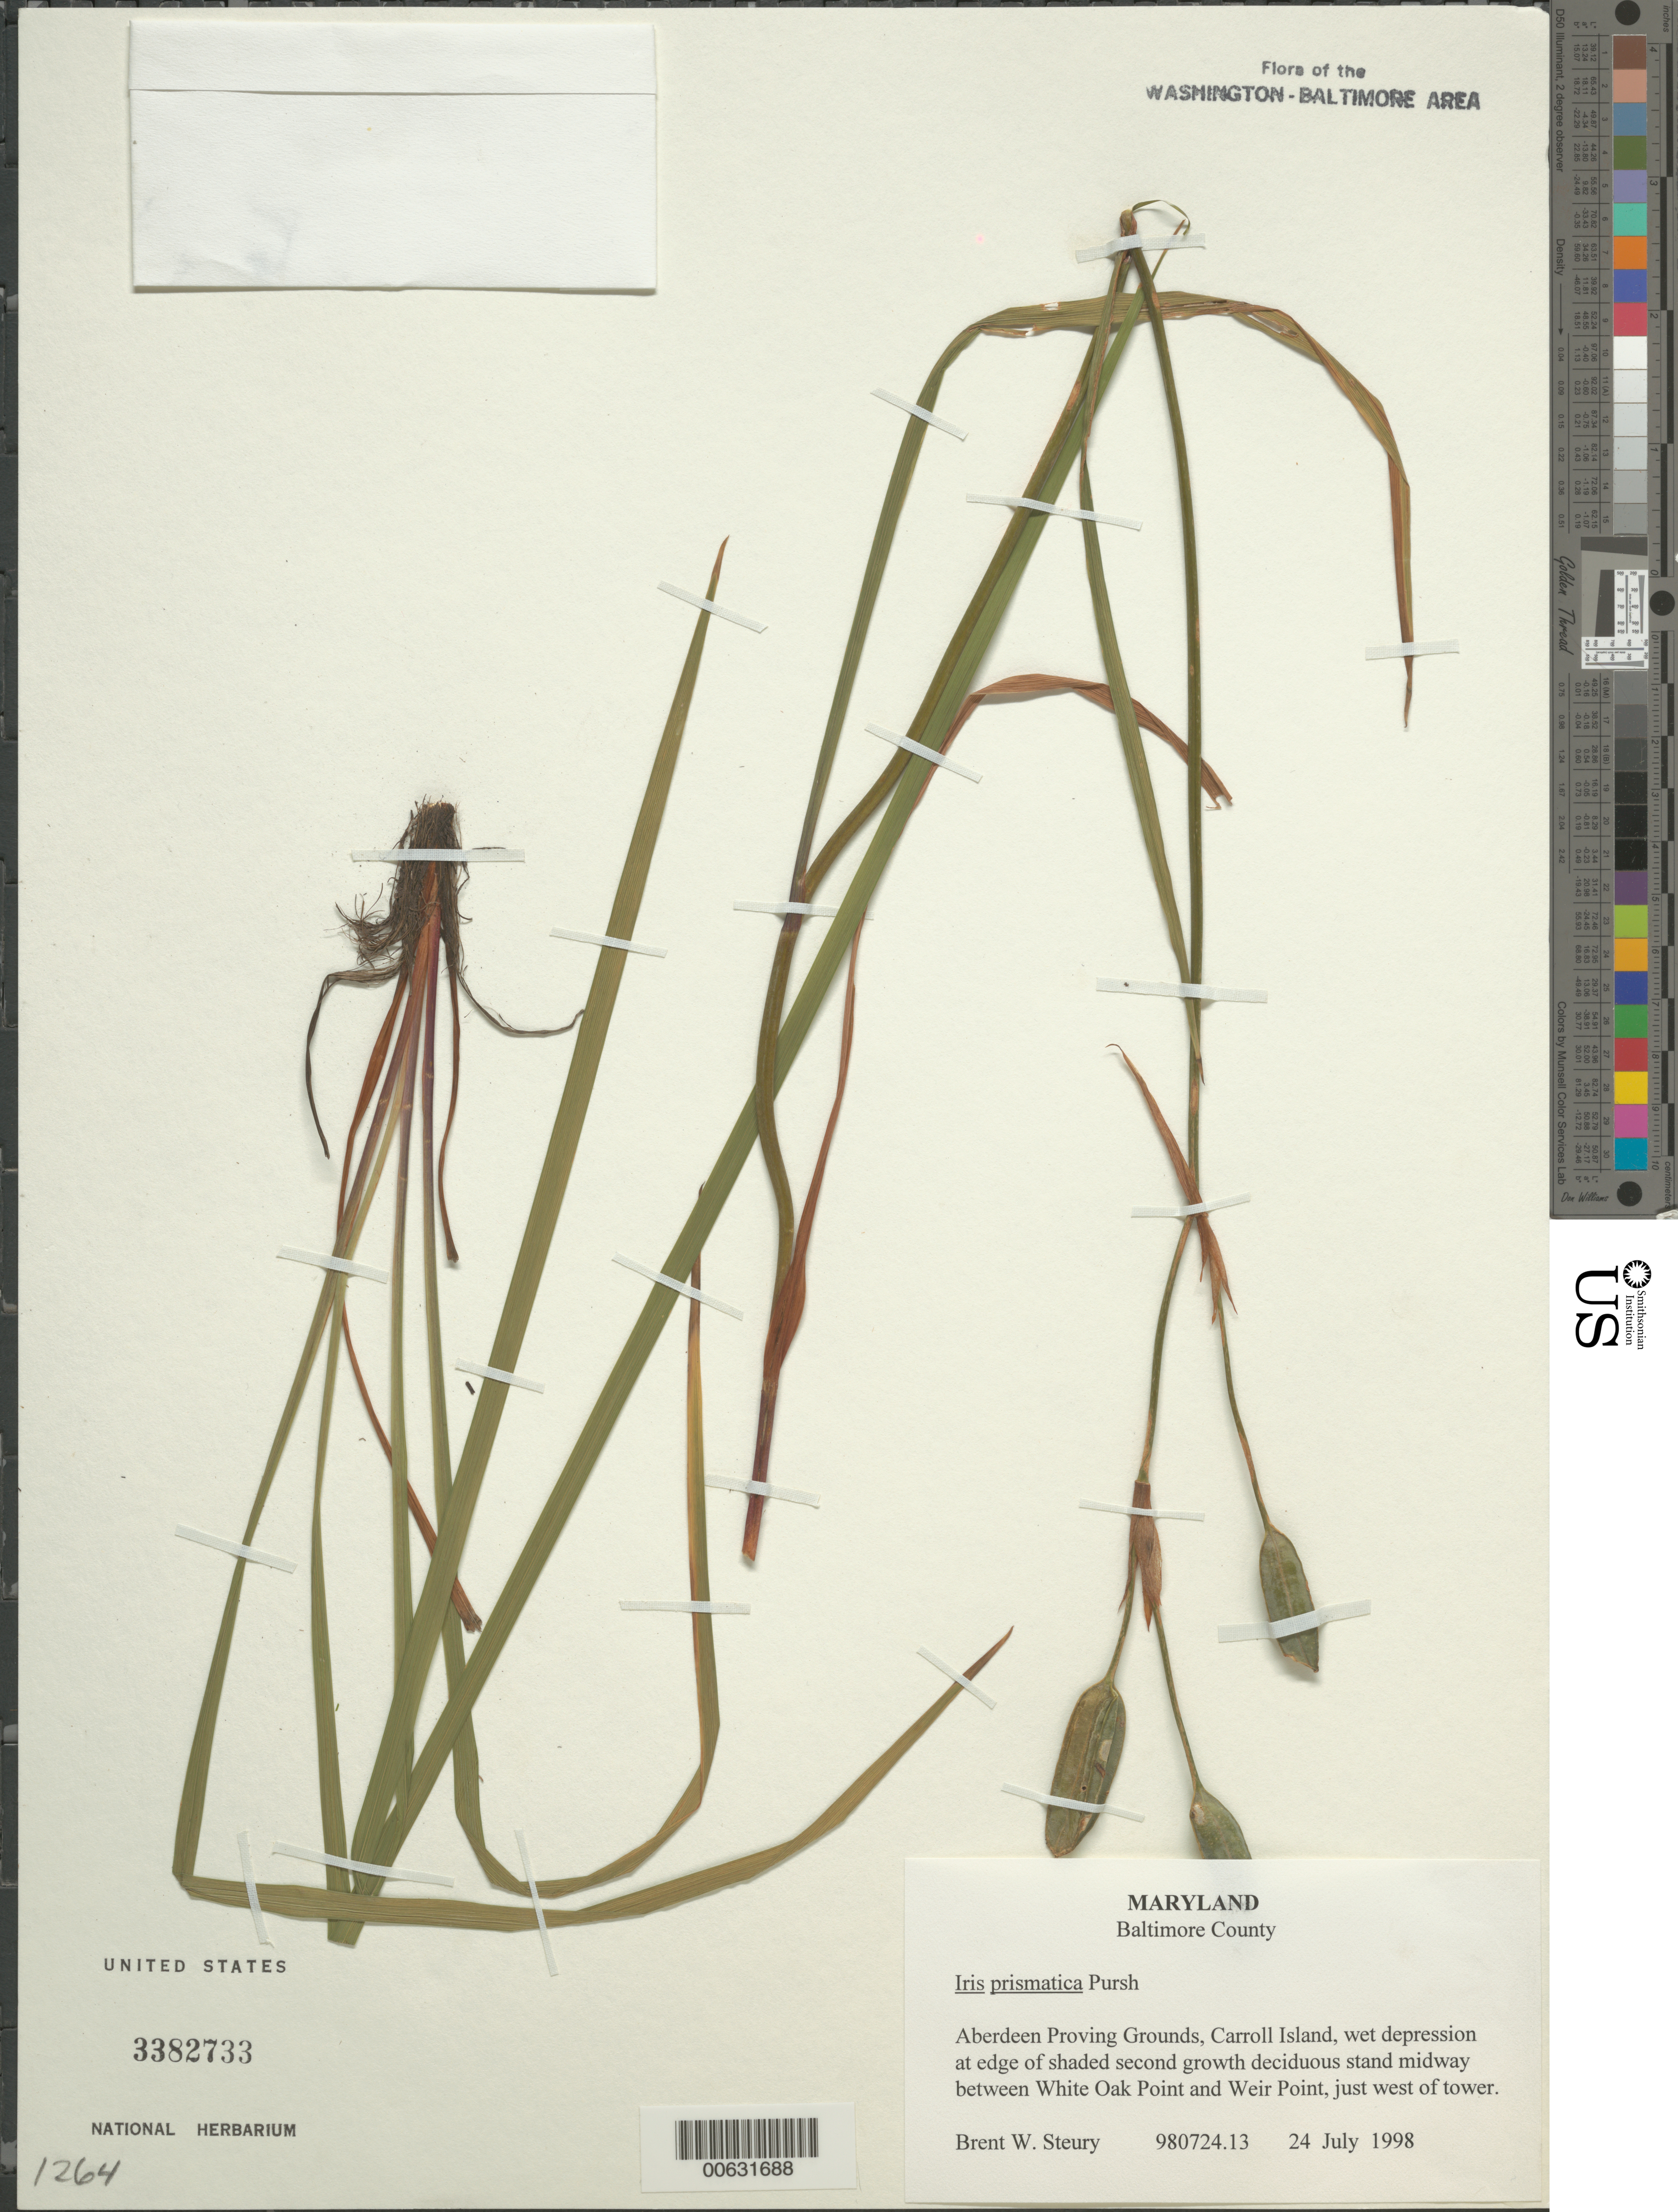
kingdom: Plantae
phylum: Tracheophyta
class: Liliopsida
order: Asparagales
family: Iridaceae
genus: Iris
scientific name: Iris prismatica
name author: Pursh ex Ker Gawl.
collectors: B. Steury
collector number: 980724.13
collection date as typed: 24 Jul 1998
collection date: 1998-07-24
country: United States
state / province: Maryland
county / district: Baltimore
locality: Aberdeen Proving Grounds, Carroll island, between White Oak Point and Weir Point.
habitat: Wet depression at edge fo shaded second growth decidous stand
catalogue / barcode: US 3382733